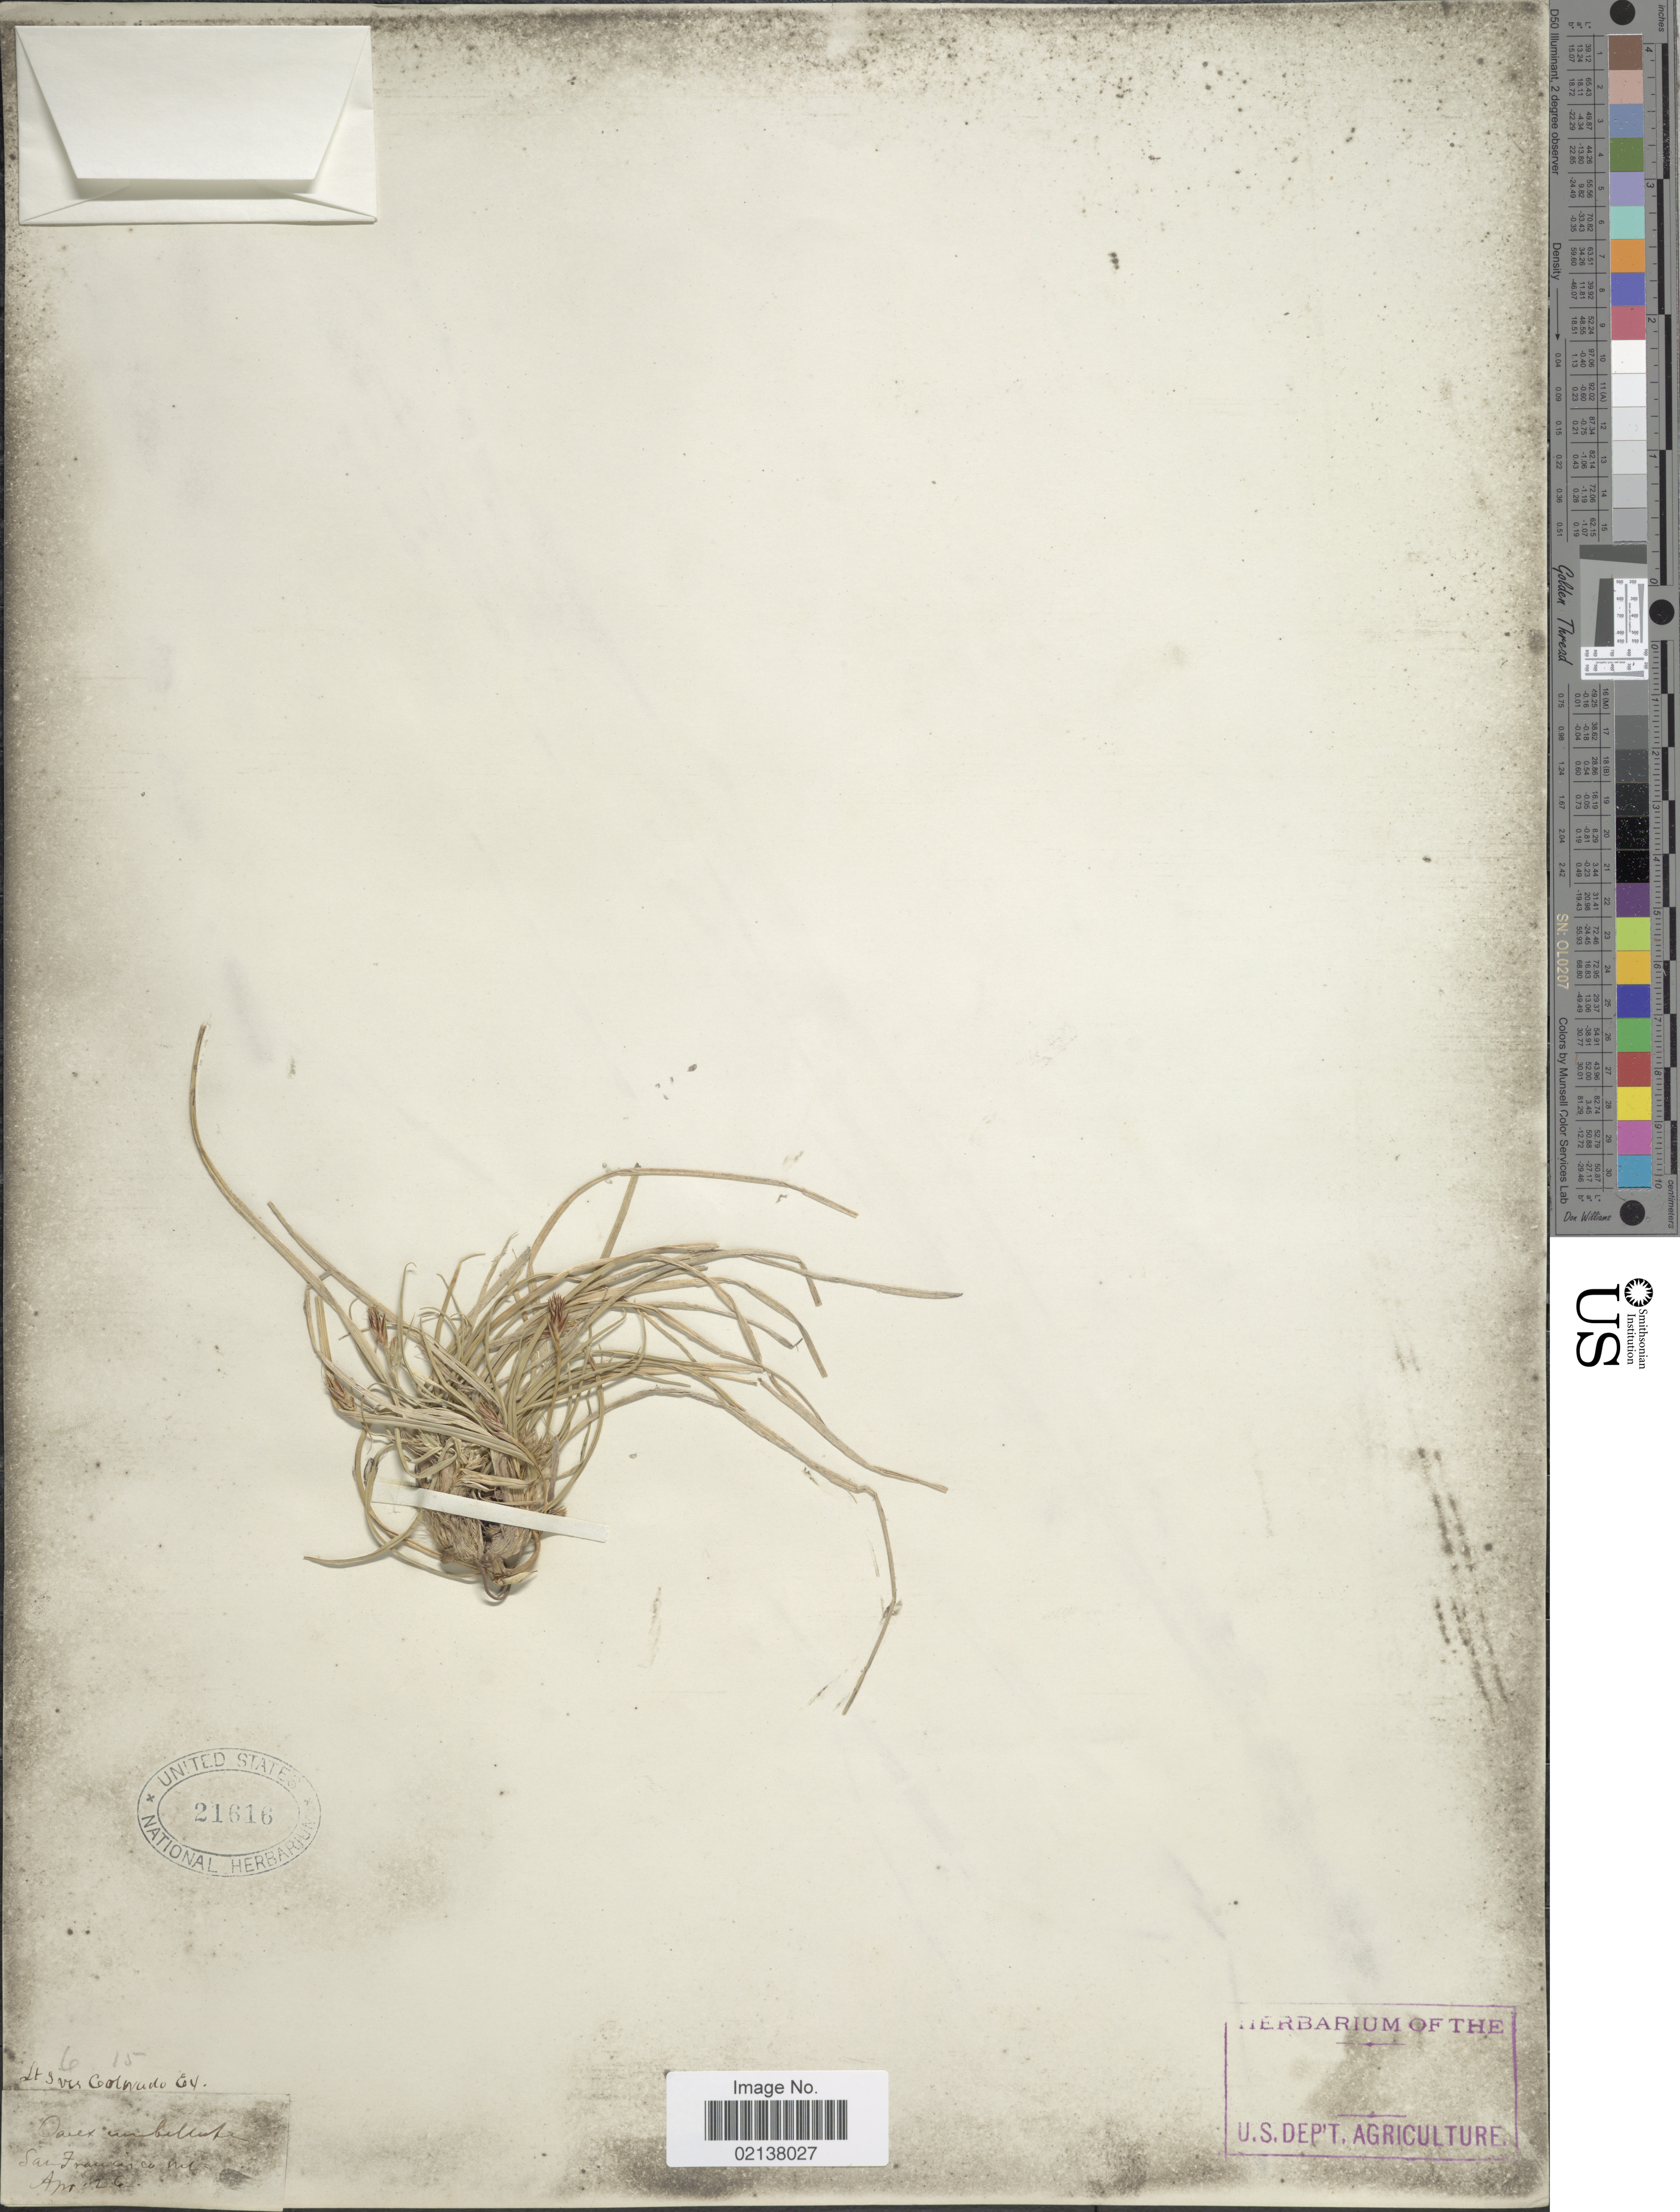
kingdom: Plantae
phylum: Tracheophyta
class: Liliopsida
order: Poales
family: Cyperaceae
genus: Carex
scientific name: Carex umbellata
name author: Schkuhr ex Willd.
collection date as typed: Transcribed d/m/y: /4/26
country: United States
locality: San Francisco. Mt.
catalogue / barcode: US 21616